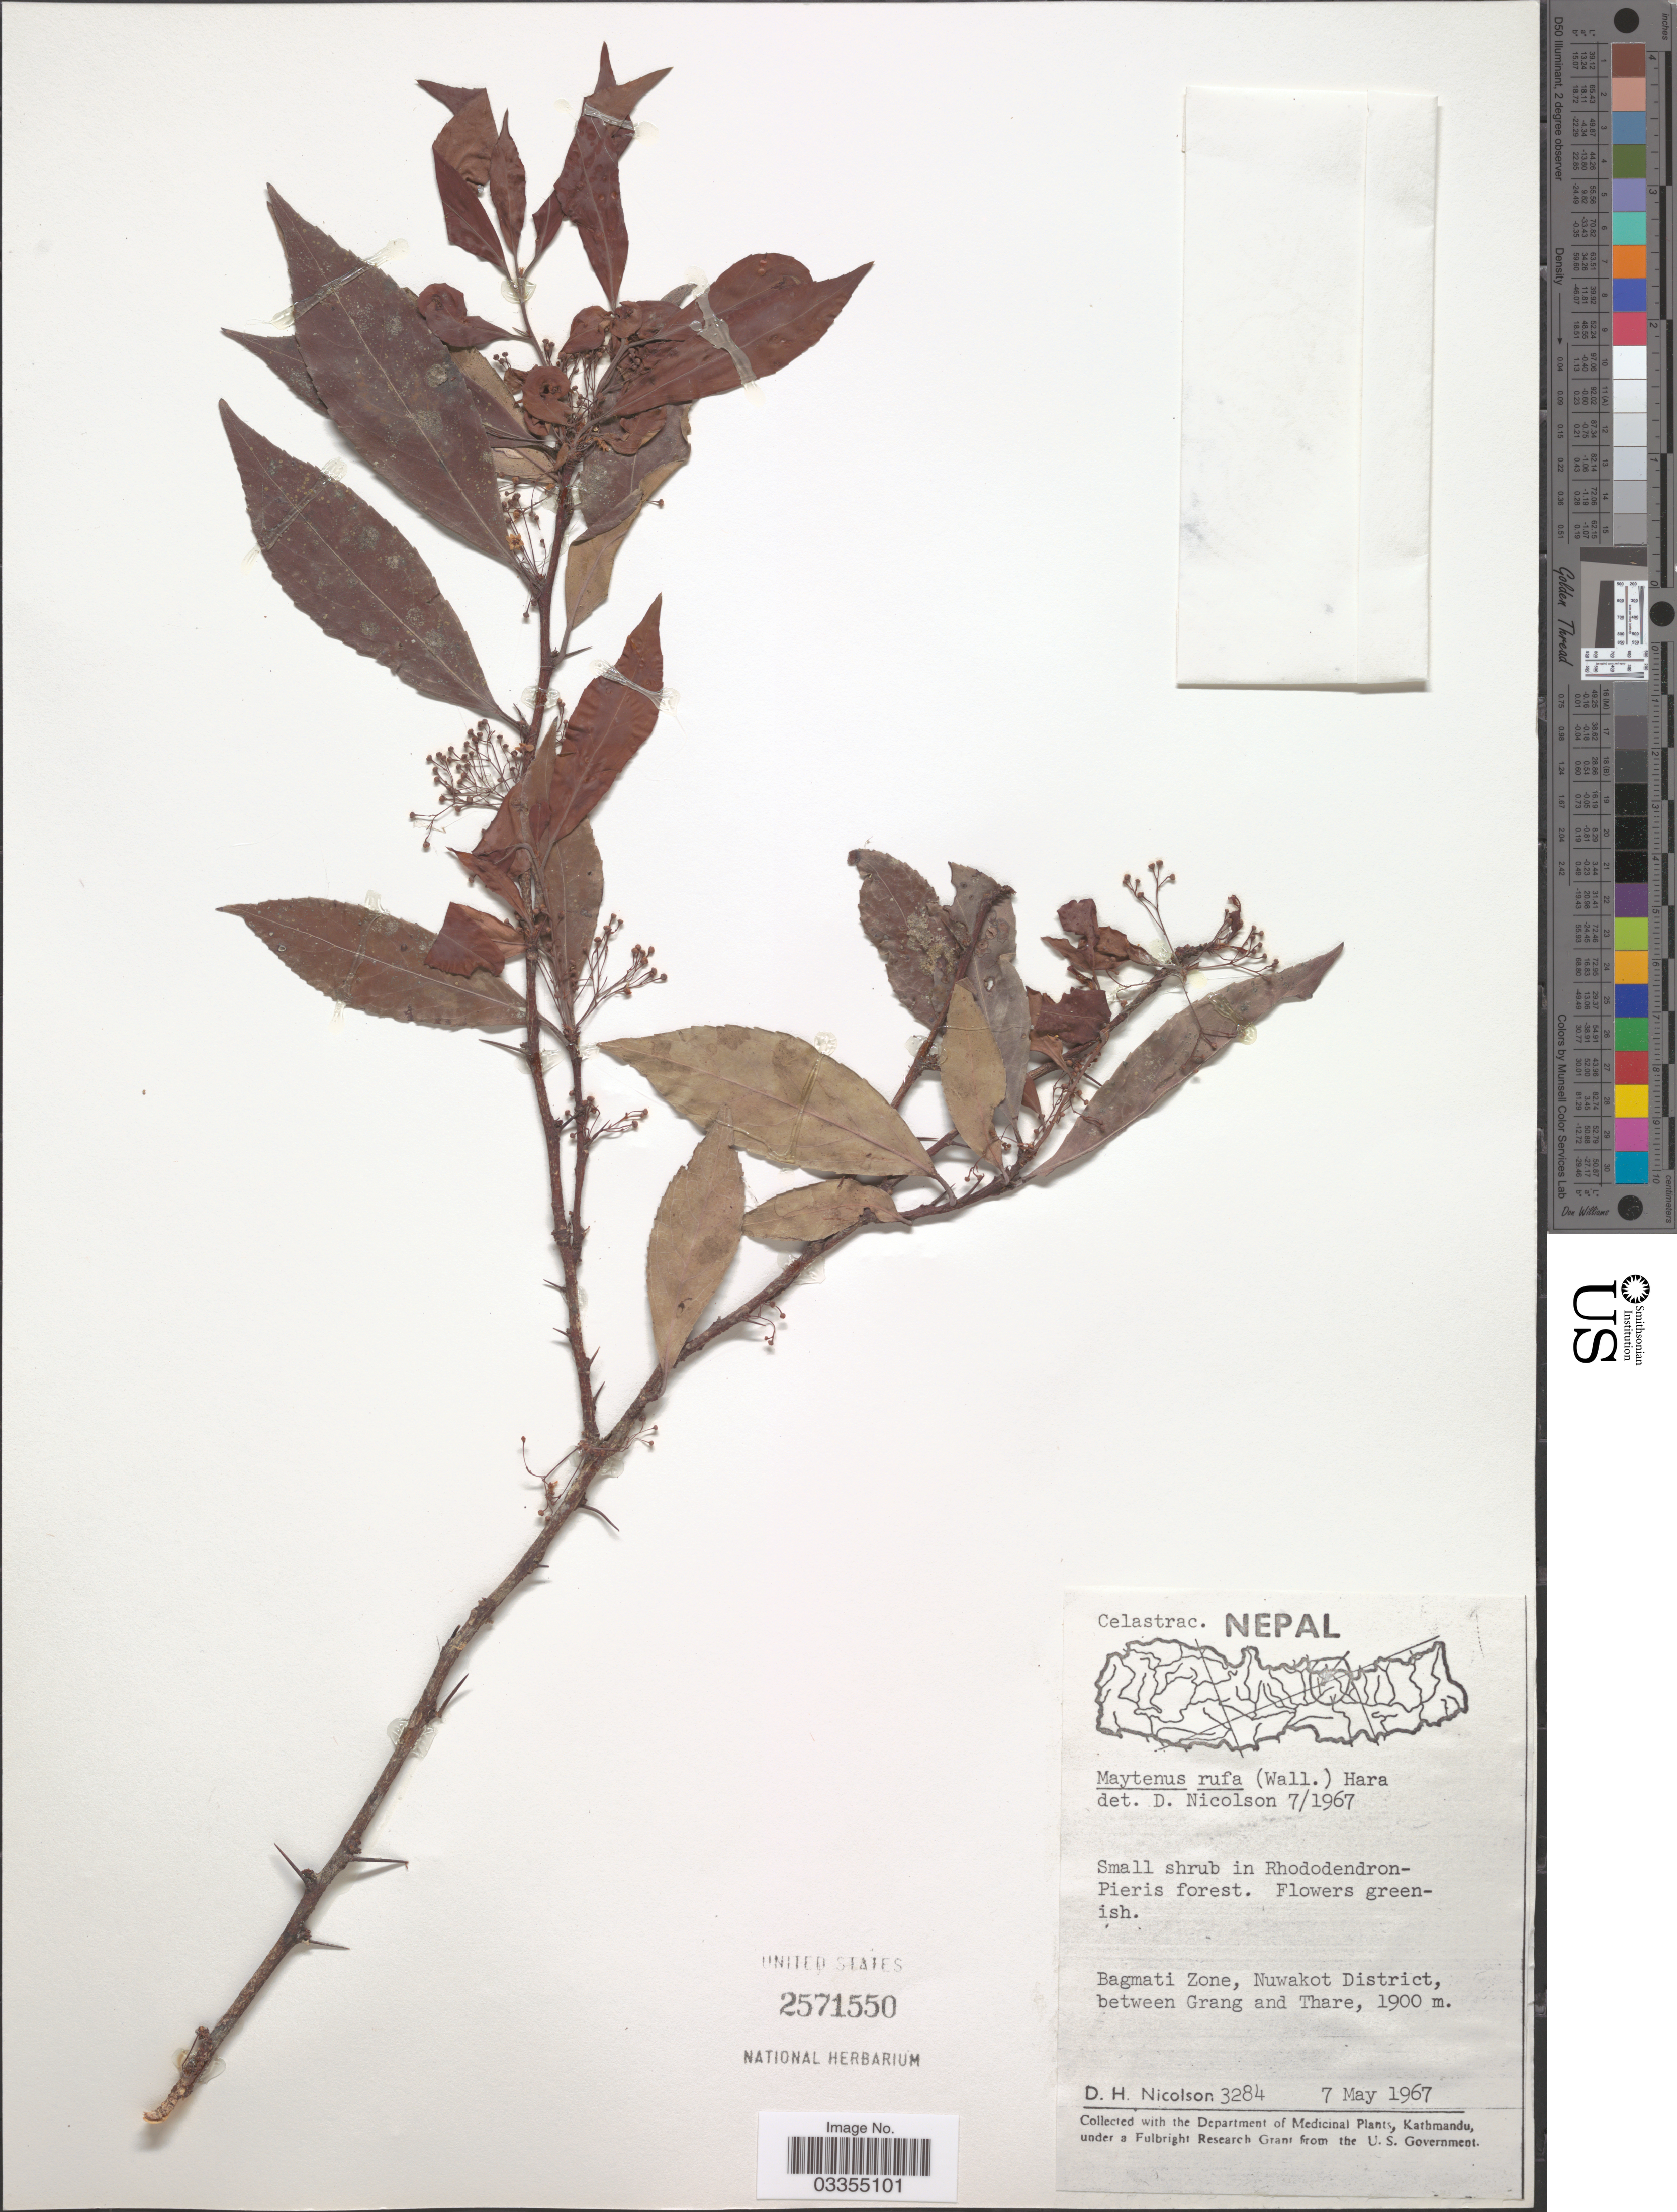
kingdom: Plantae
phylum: Tracheophyta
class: Magnoliopsida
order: Celastrales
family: Celastraceae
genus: Gymnosporia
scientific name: Gymnosporia rufa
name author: (Wall.) Hook. f.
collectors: D. H. Nicolson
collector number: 3284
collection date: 1967-05-07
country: Nepal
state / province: Bagmati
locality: Bagmati Zone, Nuwakot District, between Grang and Thare.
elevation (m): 1900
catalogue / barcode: US 2571550